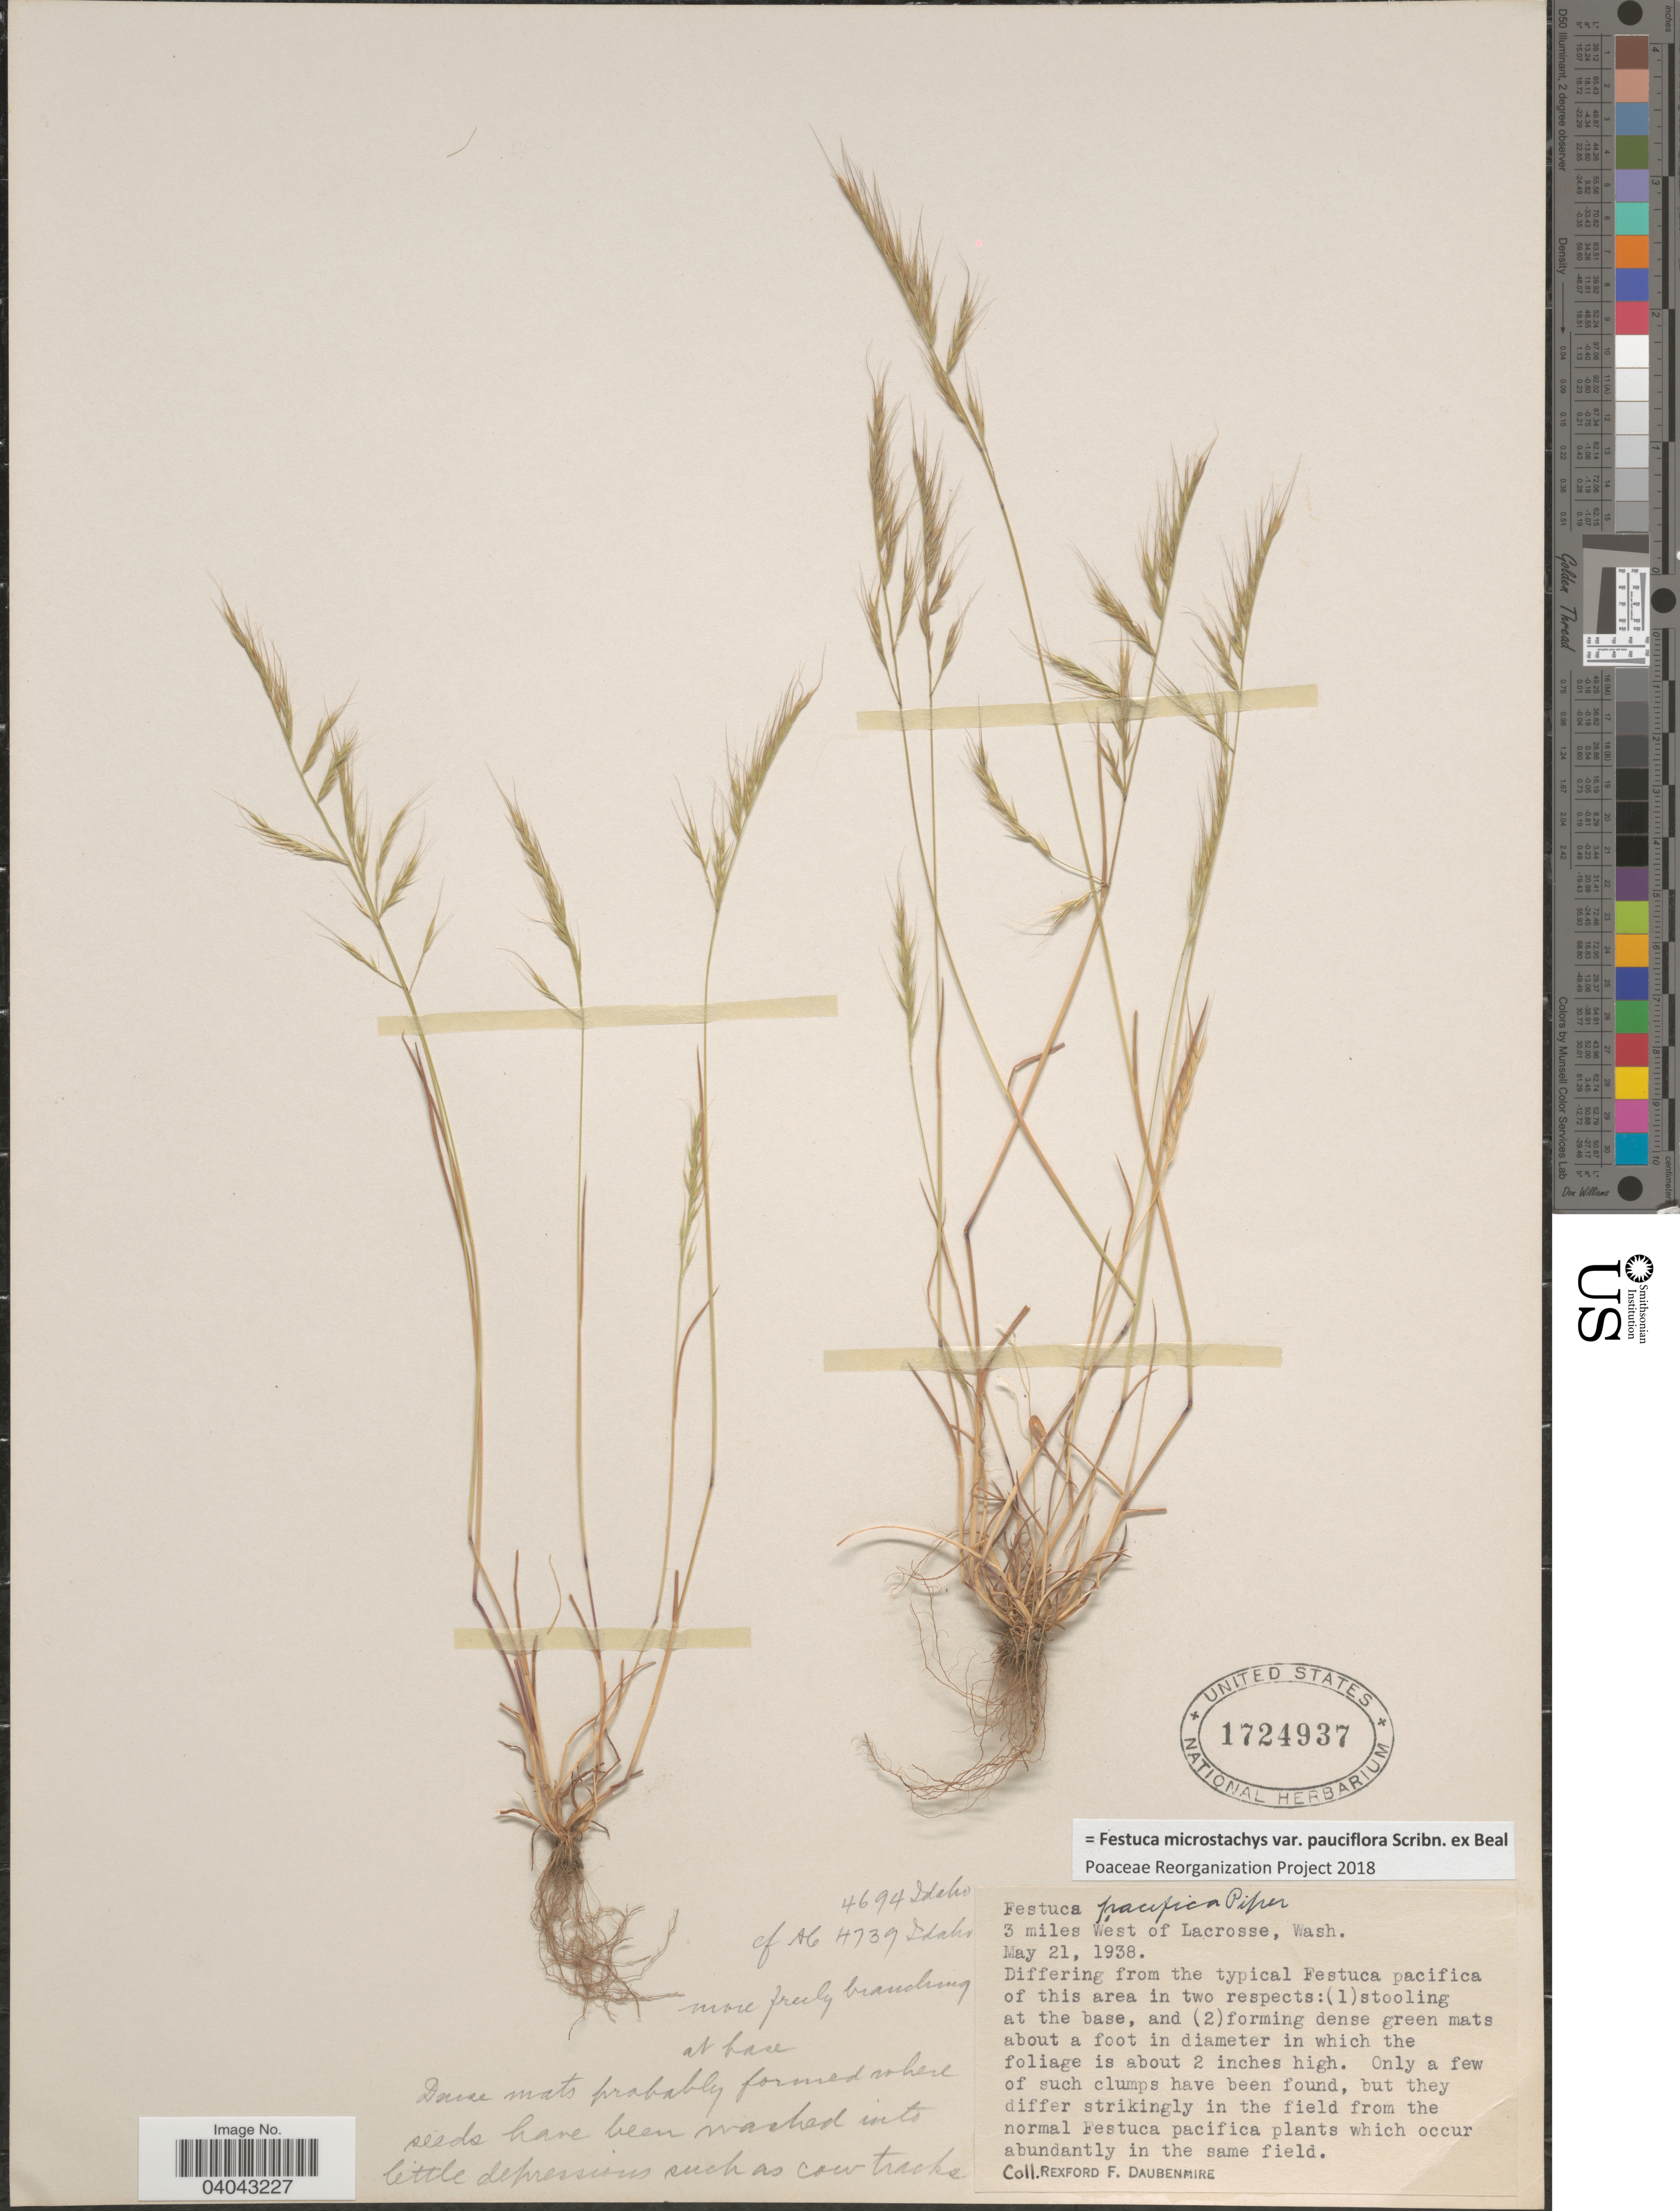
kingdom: Plantae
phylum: Tracheophyta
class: Liliopsida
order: Poales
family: Poaceae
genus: Festuca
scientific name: Festuca microstachys var. pauciflora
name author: Scribn. ex W.J. Beal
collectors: R. Daubenmire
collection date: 1938-05-21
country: United States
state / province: Washington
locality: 3 miles West of Lacrosse.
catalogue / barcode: US 1724937